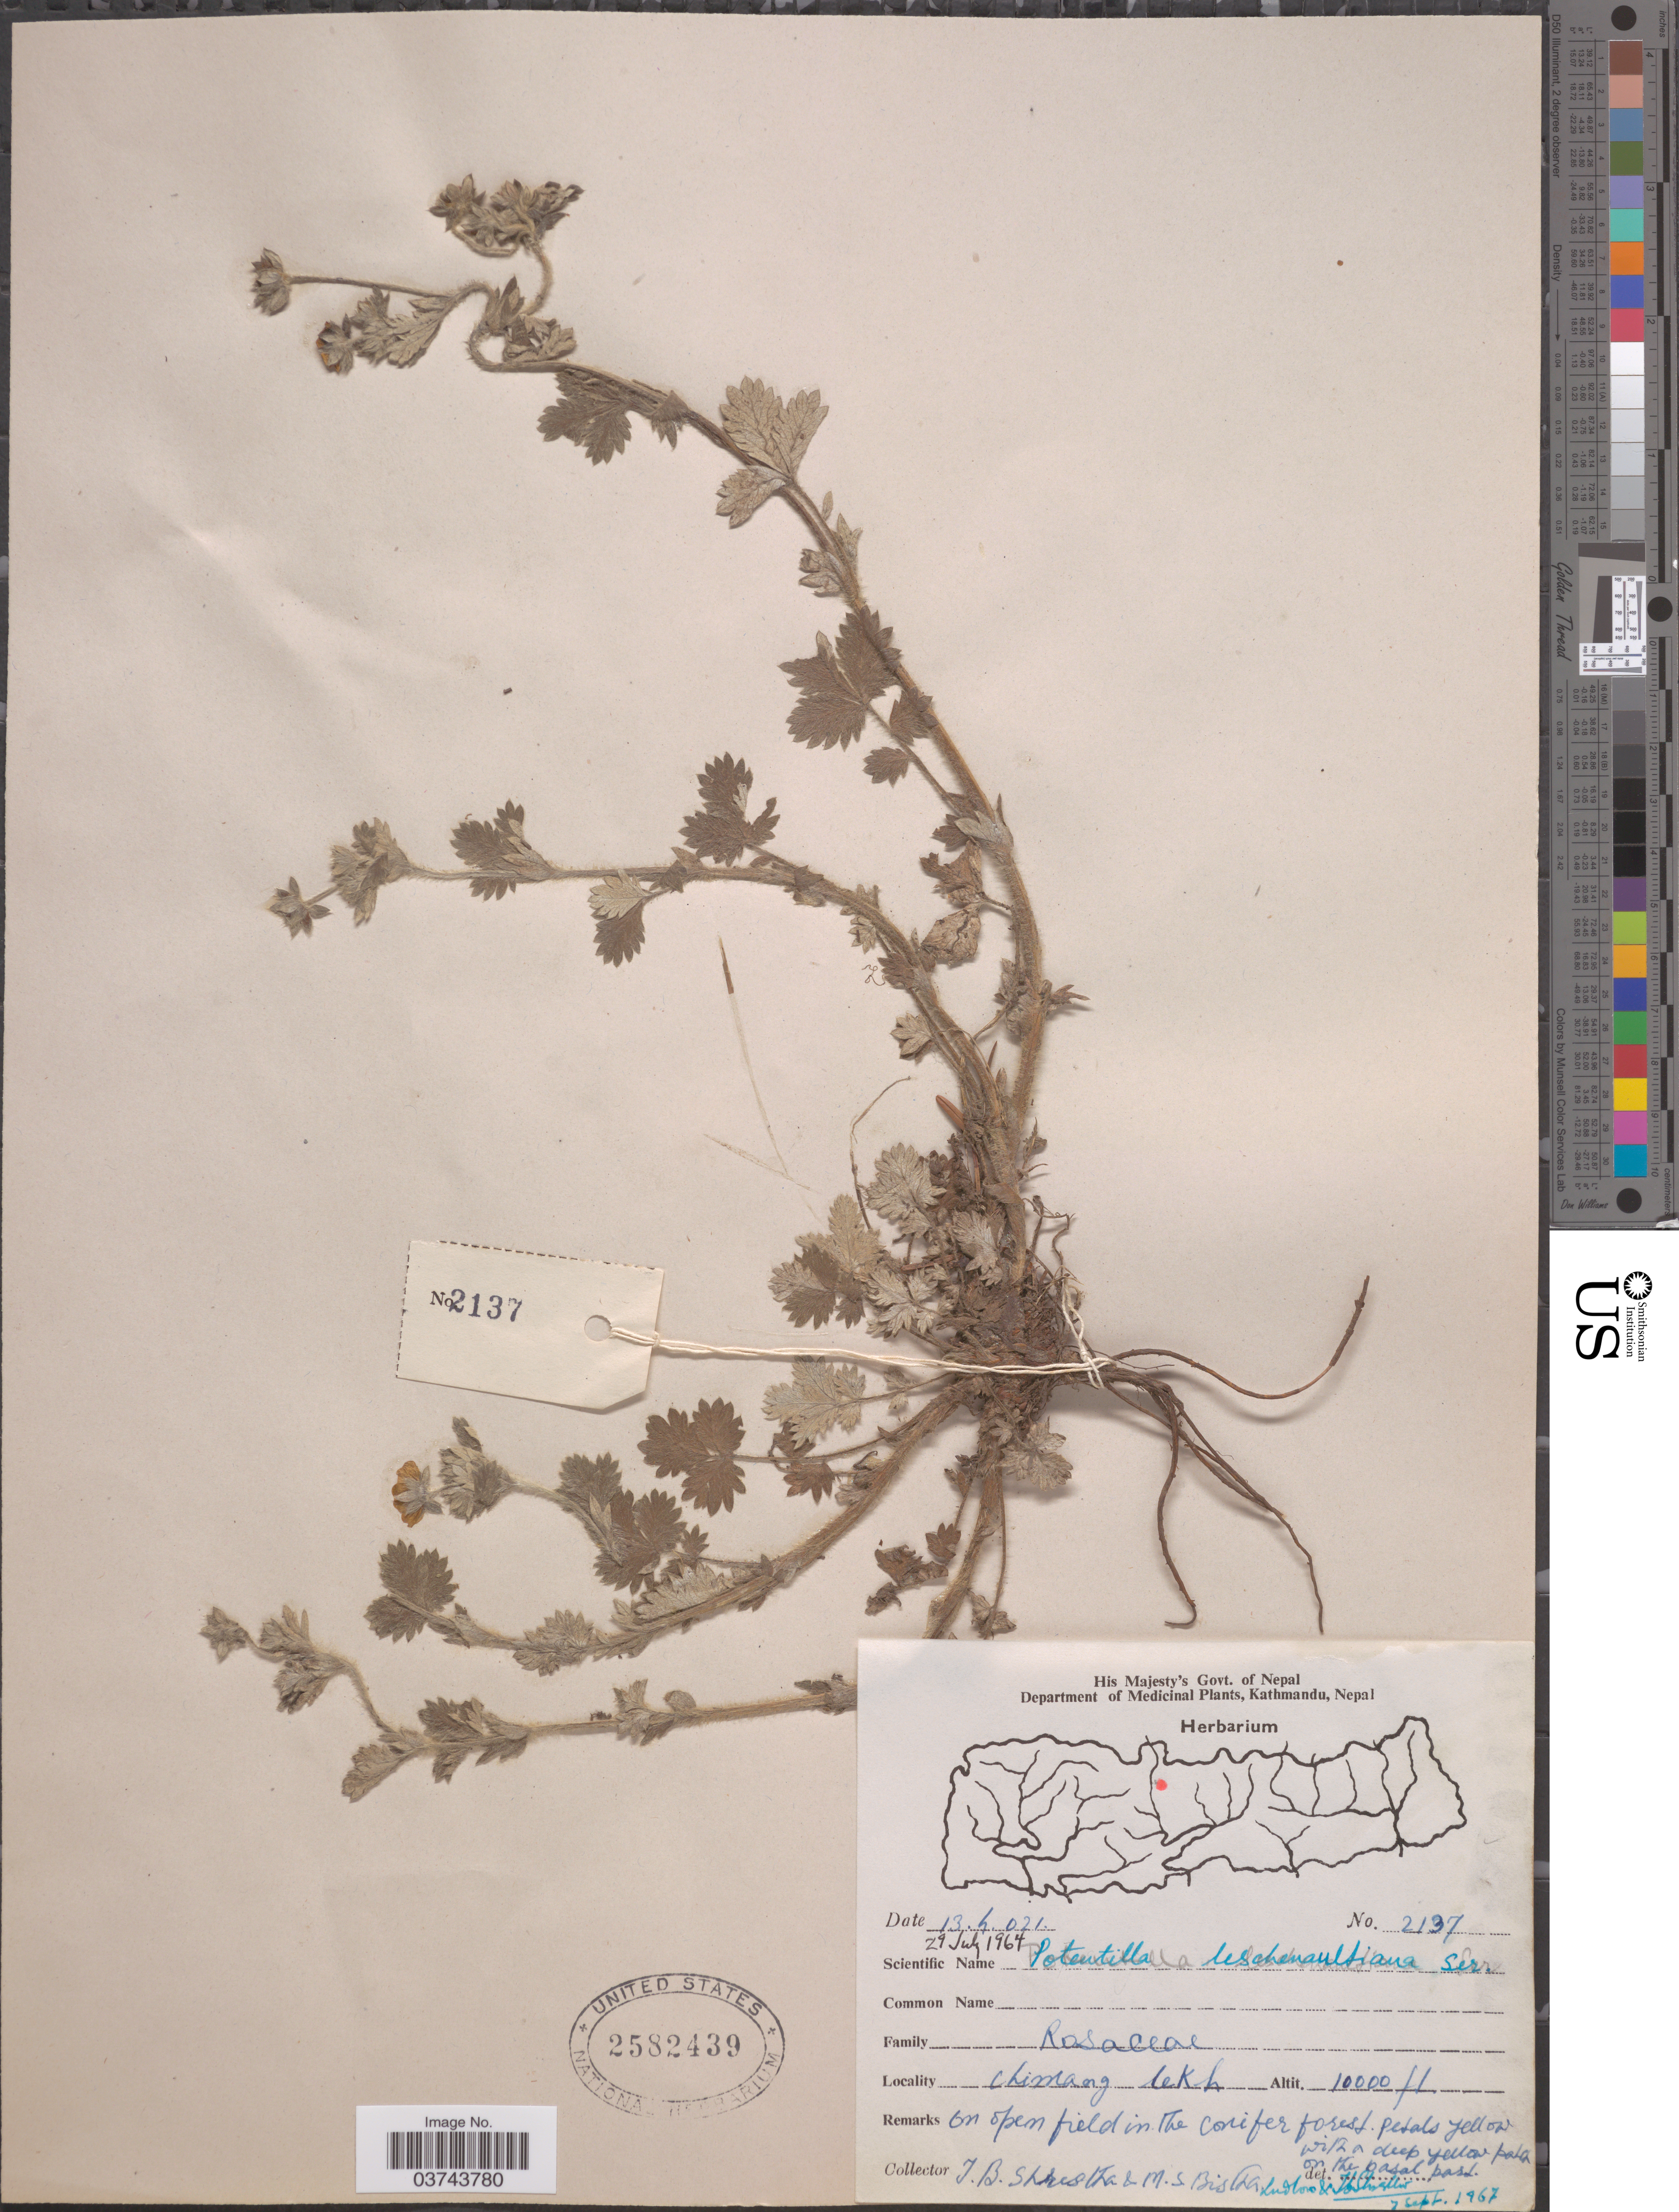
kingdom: Plantae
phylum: Tracheophyta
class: Magnoliopsida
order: Rosales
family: Rosaceae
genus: Potentilla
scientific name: Potentilla leschenaultiana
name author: Ser.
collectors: T. B. Shrestha & M. Bistha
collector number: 2137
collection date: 1964-07-29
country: Nepal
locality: Chimang lekh.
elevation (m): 3048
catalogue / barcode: US 2582439